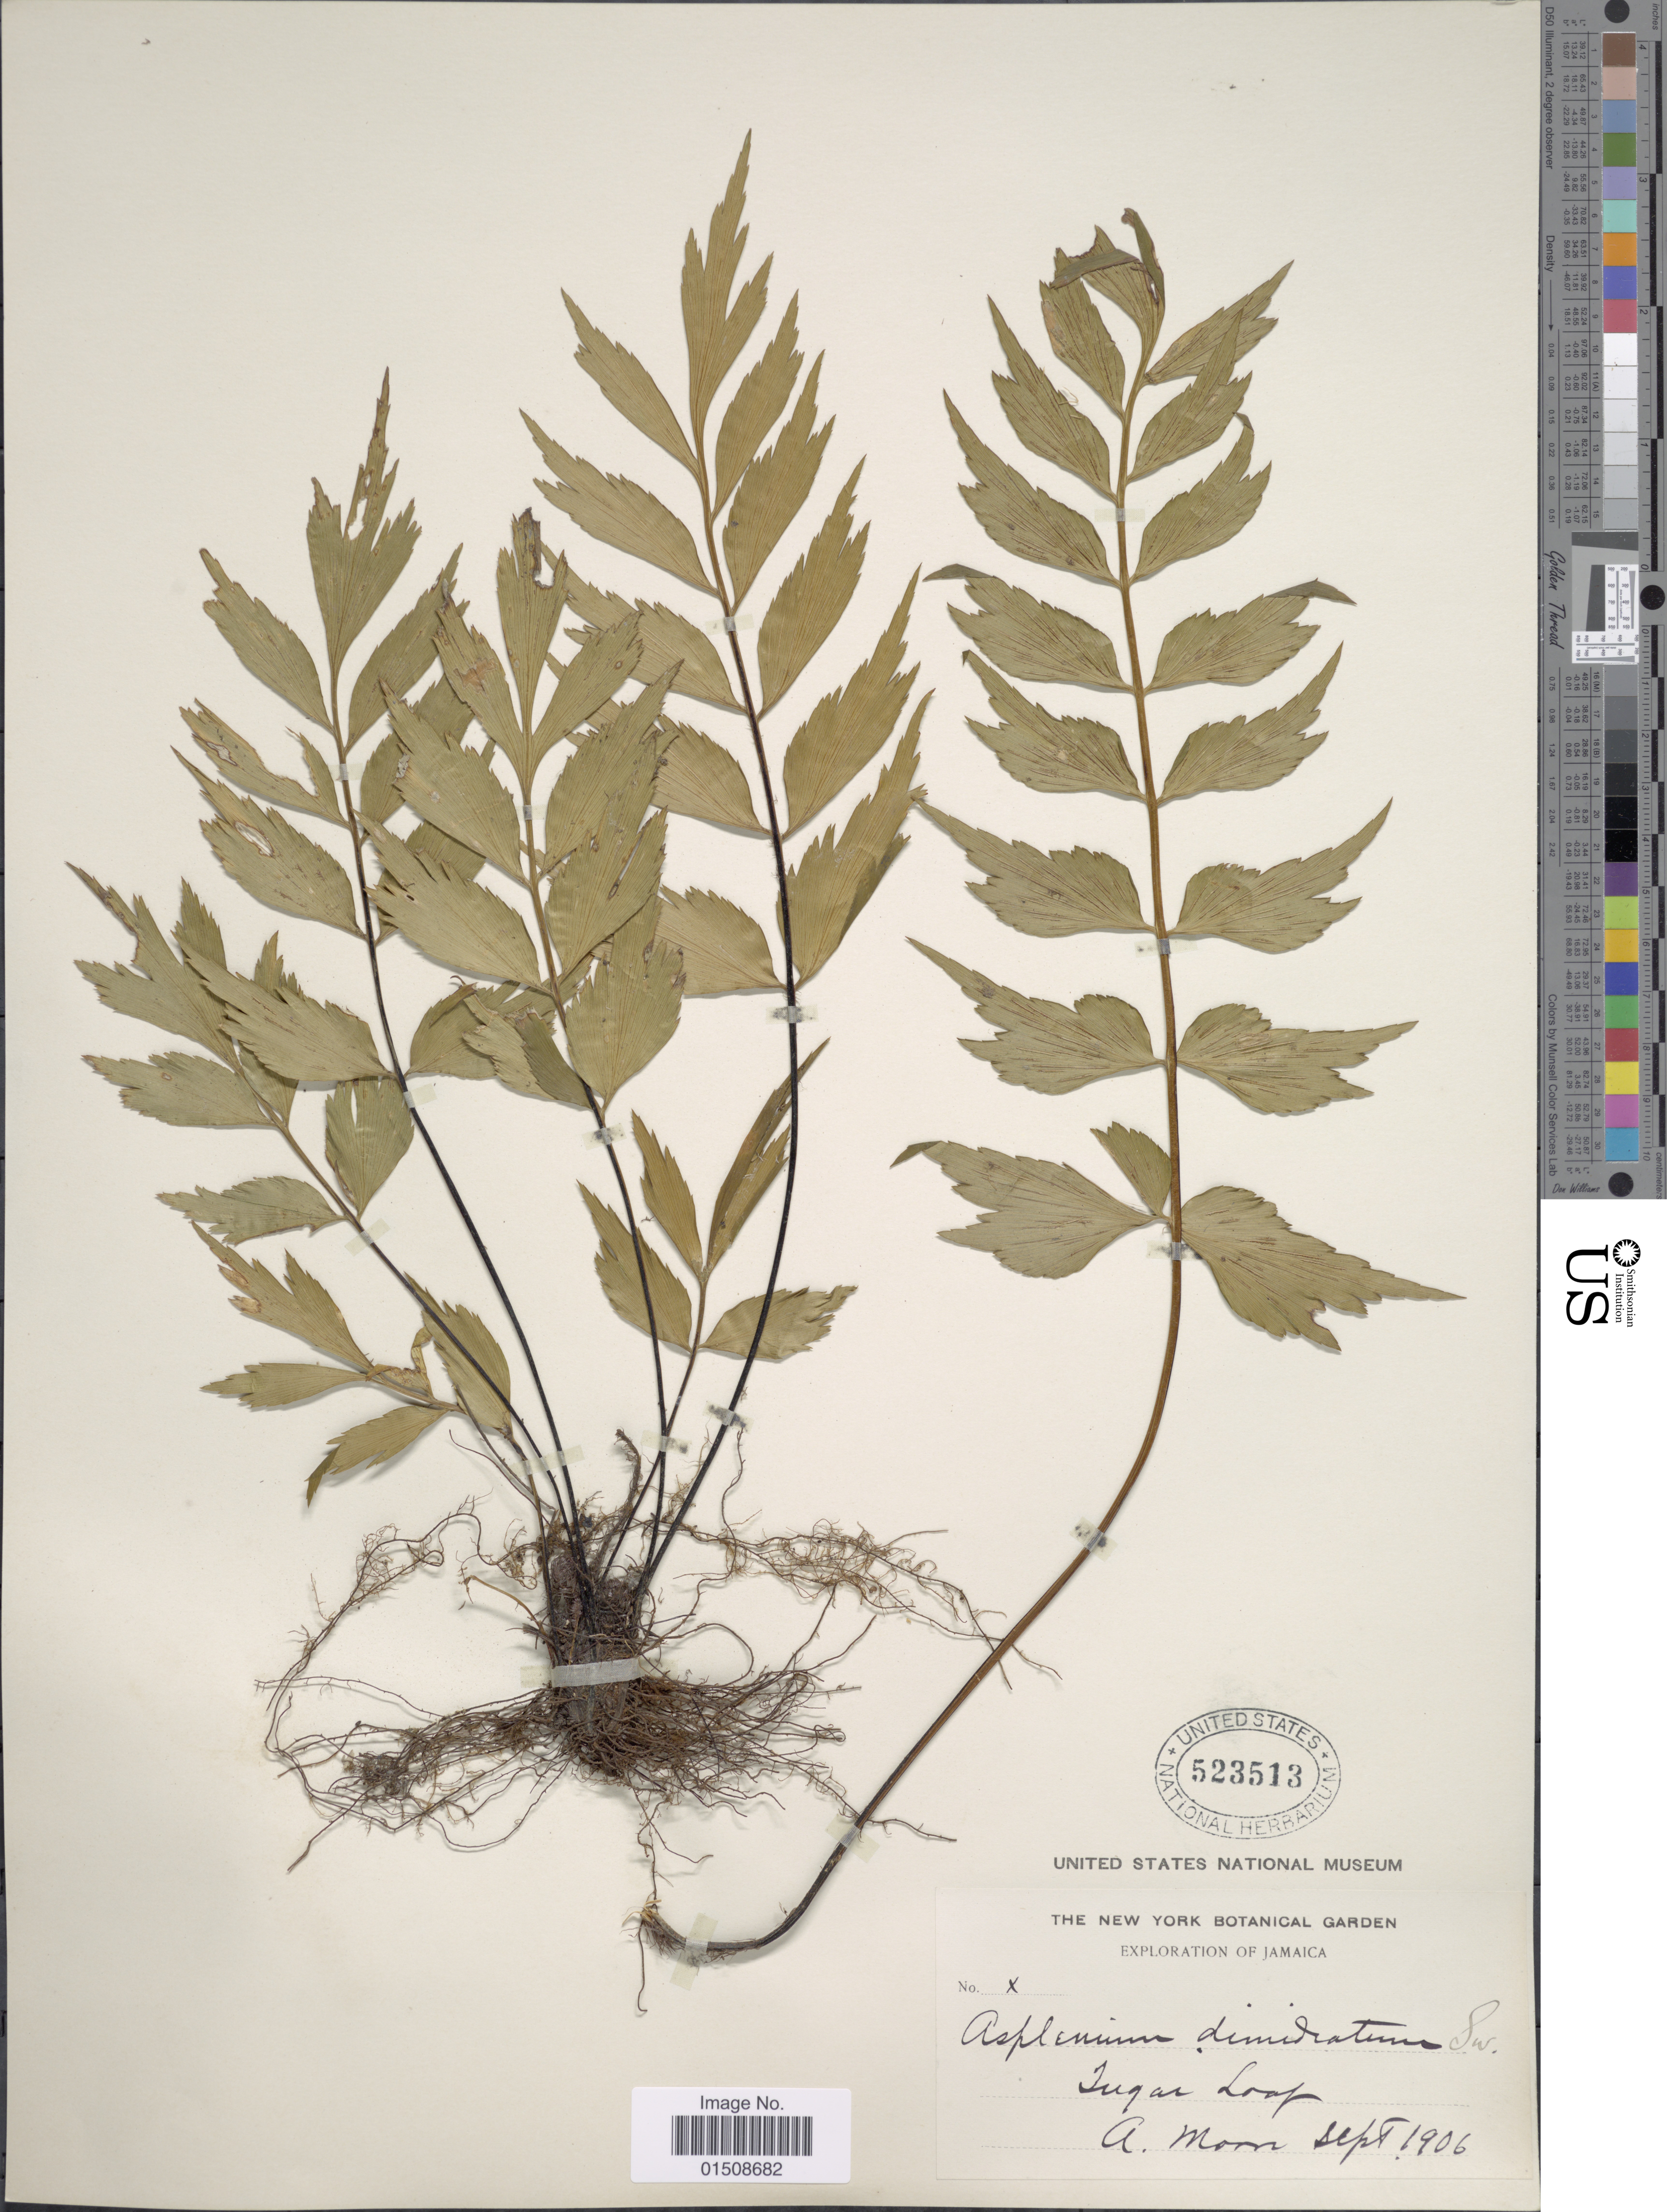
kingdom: Plantae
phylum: Tracheophyta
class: Polypodiopsida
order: Polypodiales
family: Aspleniaceae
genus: Asplenium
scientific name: Asplenium dimidiatum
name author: Sw.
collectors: A. Morn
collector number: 10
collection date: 1906-09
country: Jamaica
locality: Sugar Loaf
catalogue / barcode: US 523513